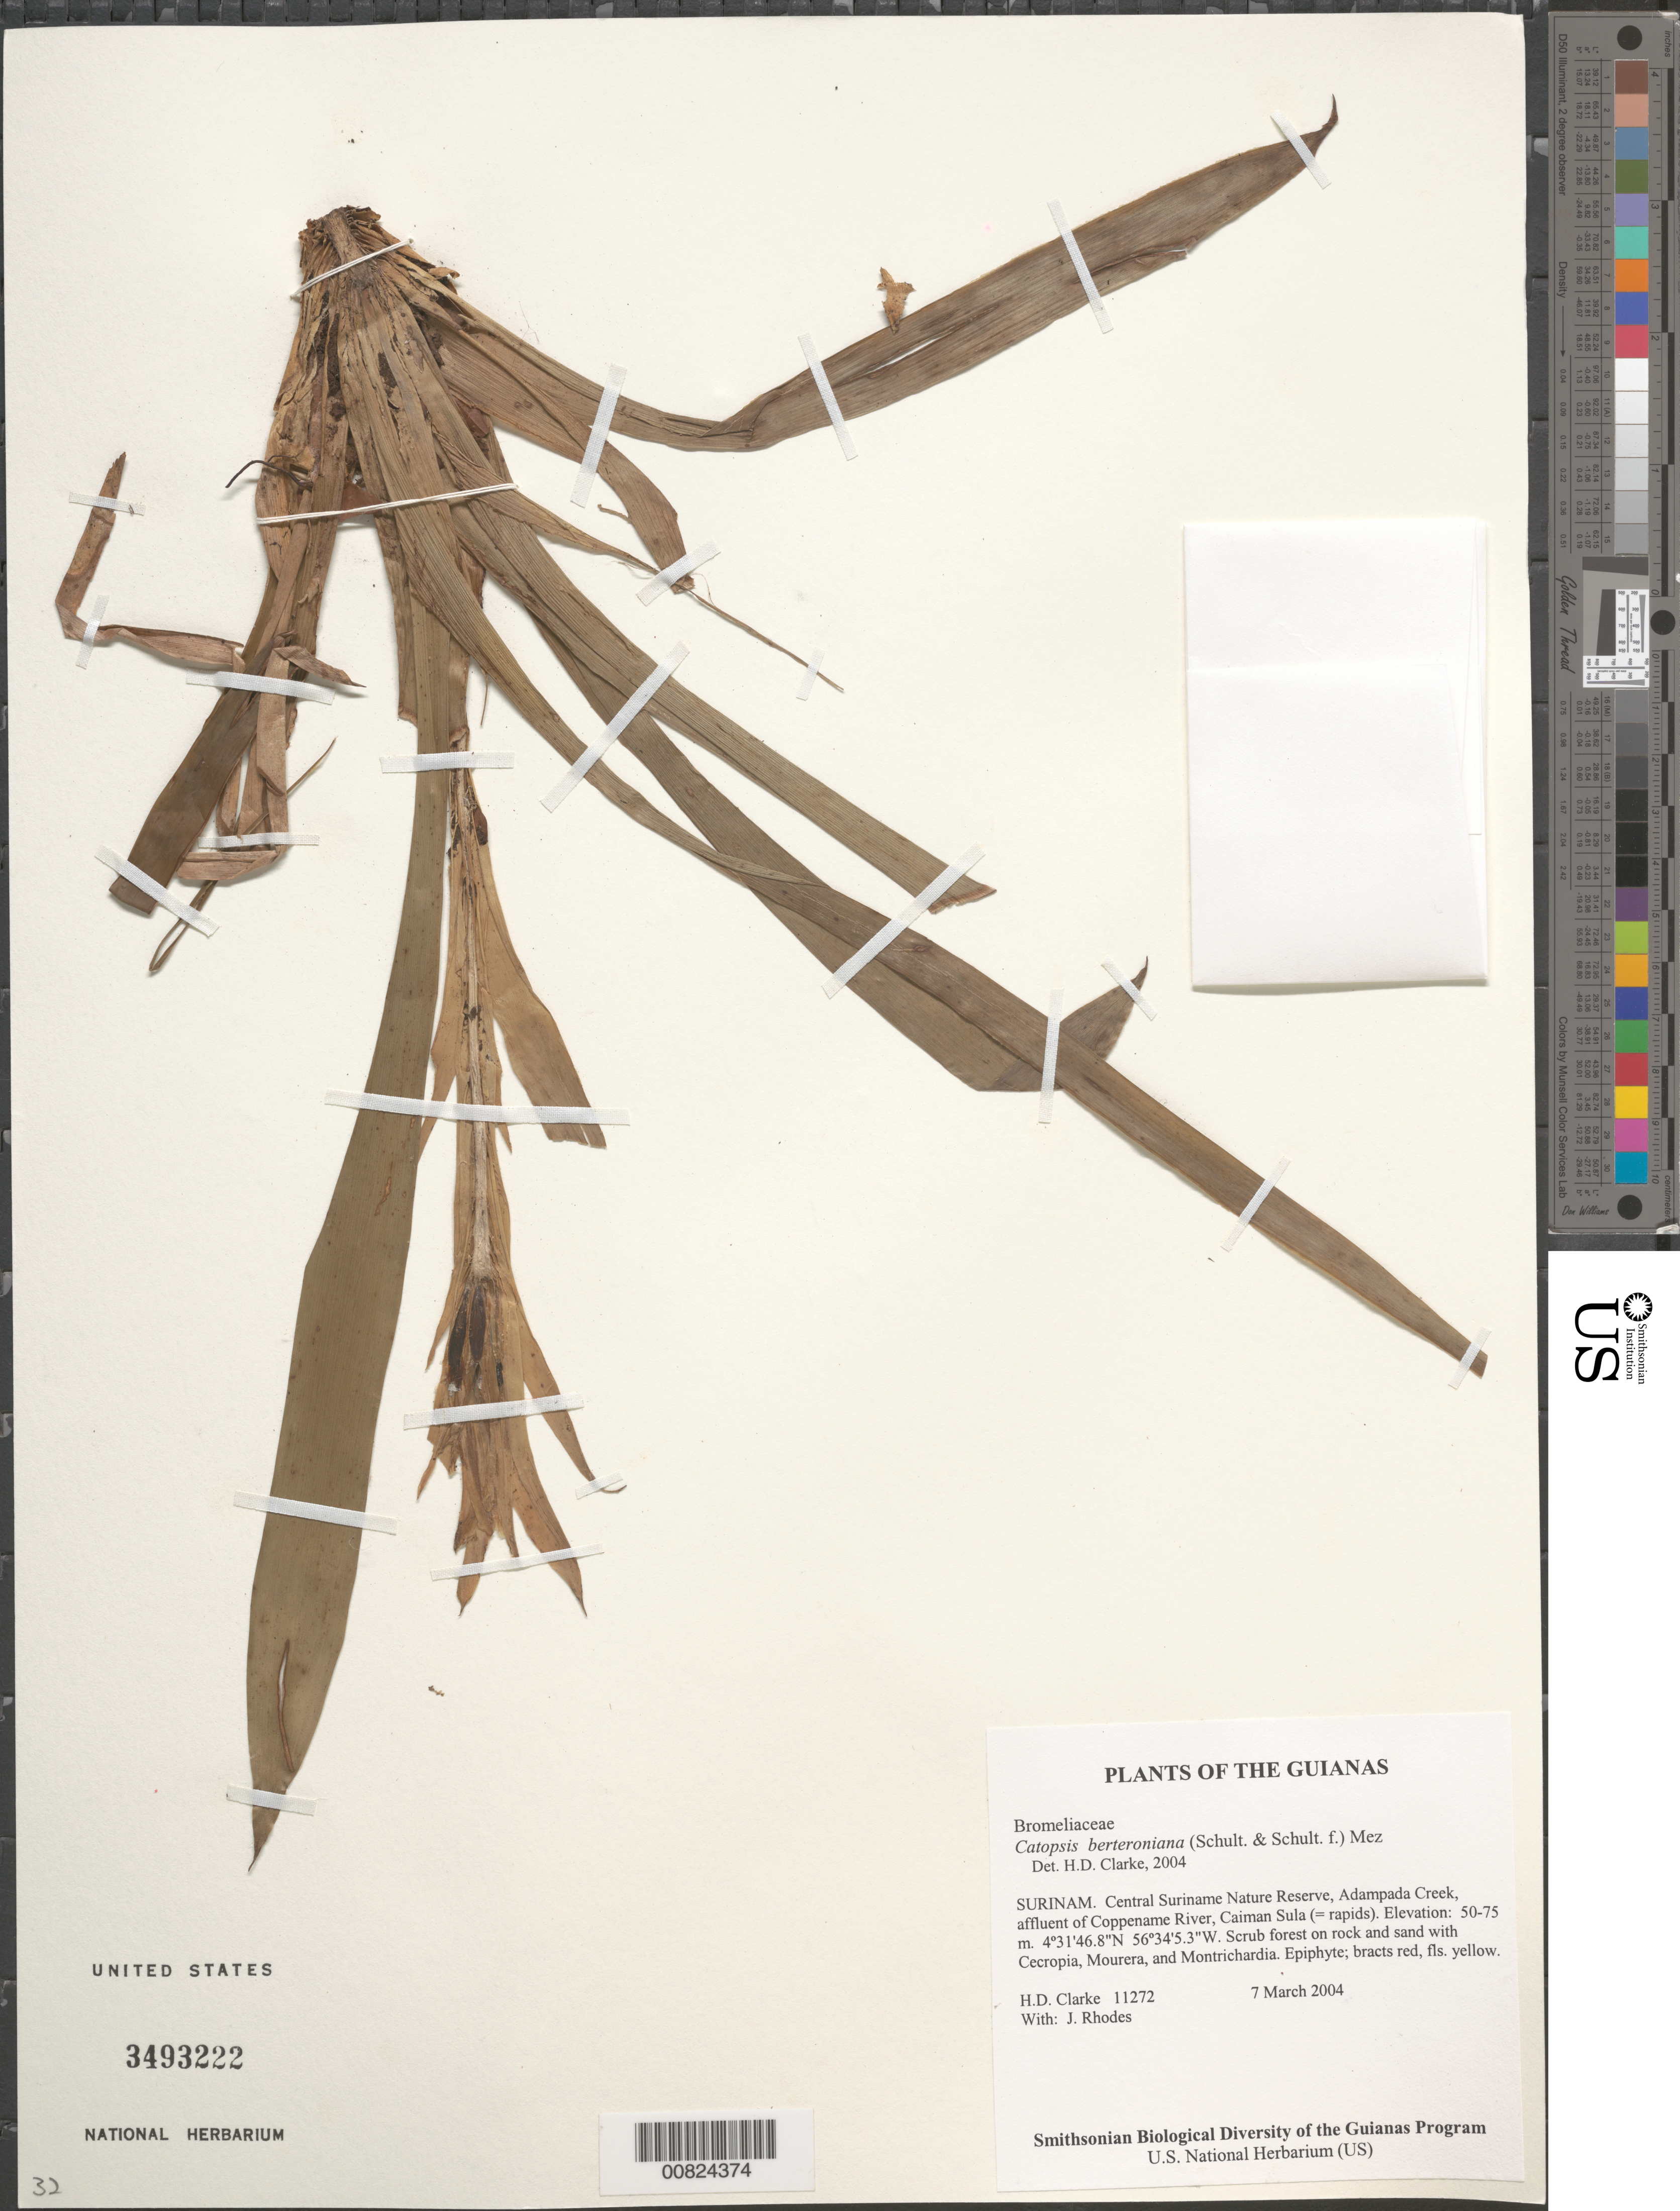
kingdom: Plantae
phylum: Tracheophyta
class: Liliopsida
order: Poales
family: Bromeliaceae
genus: Catopsis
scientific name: Catopsis berteroniana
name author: (Schult. & Schult. f.) Mez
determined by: Clarke, H. D., University of North Carolina (Asheville)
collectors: H. D. Clarke & J. Rhodes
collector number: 11272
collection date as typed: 7 March 2004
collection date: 2004-03-07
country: Suriname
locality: Central Suriname Nature Reserve, Adampada Creek, affluent of Coppename River, Caiman Sula (= rapids)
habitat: Scrub forest on rock and sand with Cecropia, Mourera, and Montrichardia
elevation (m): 50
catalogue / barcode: US 3493222